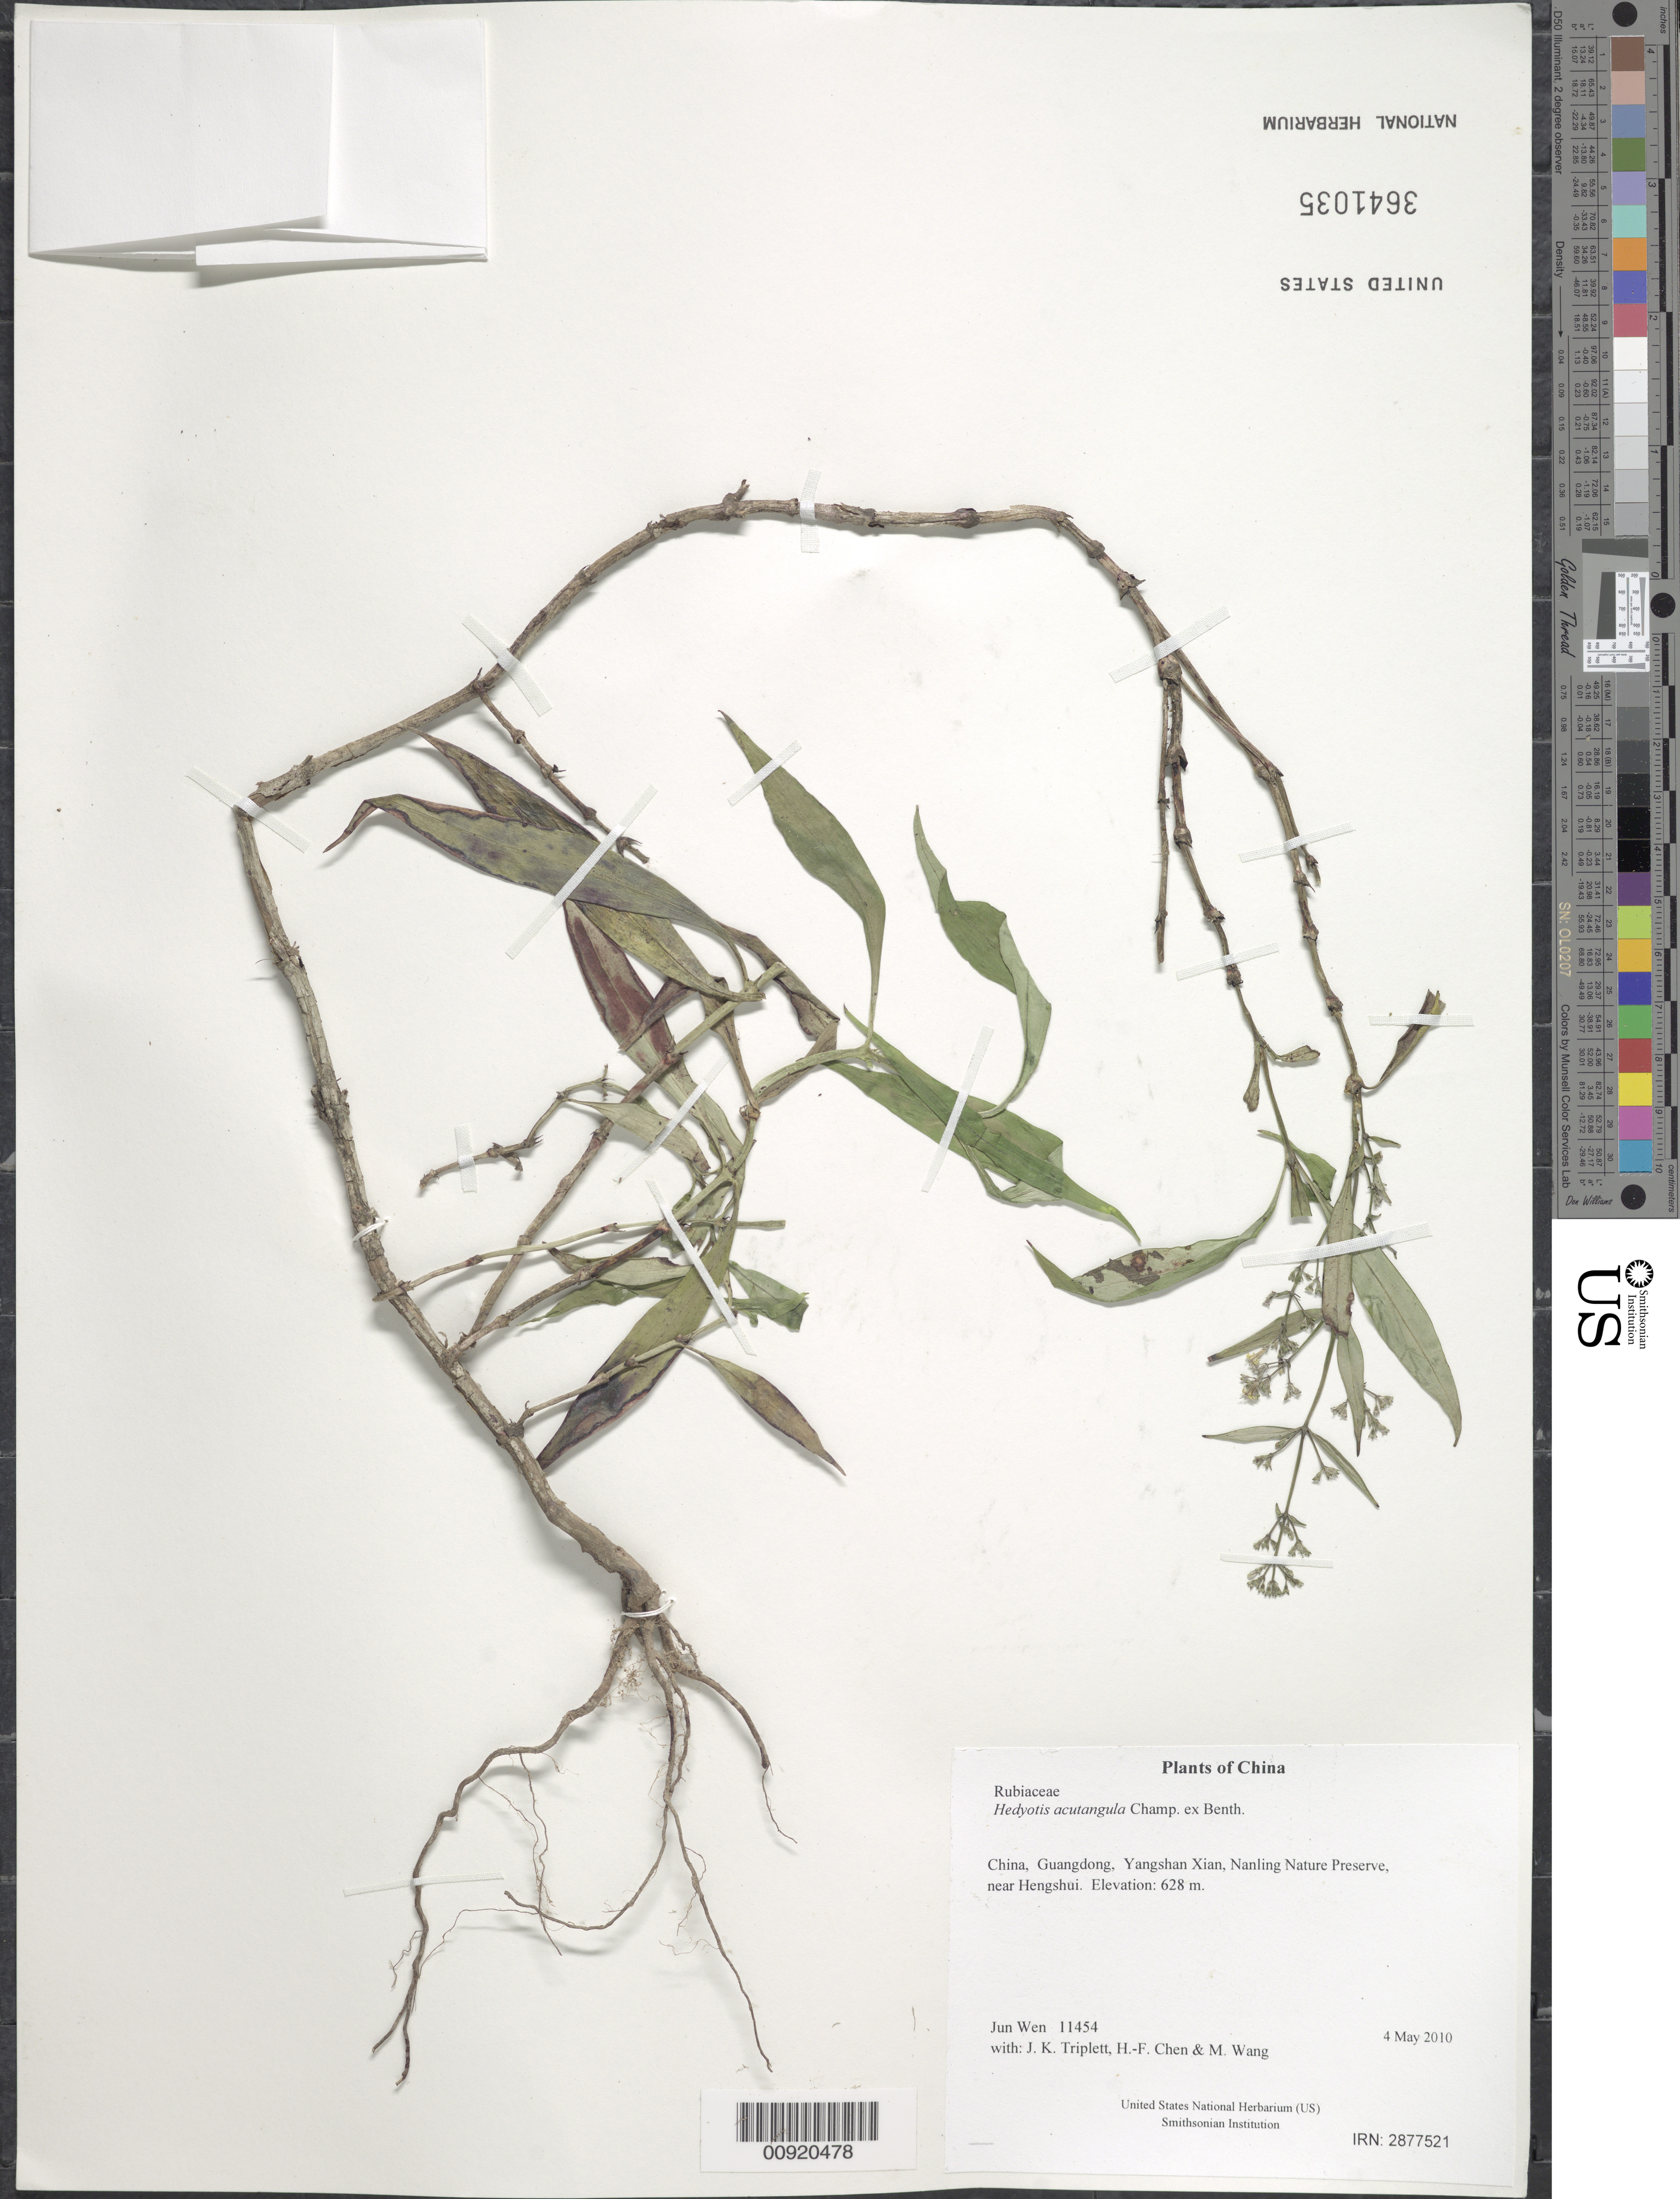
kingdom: Plantae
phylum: Tracheophyta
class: Magnoliopsida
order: Gentianales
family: Rubiaceae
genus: Hedyotis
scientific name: Hedyotis acutangula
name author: Champ. ex Benth.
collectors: J. Wen, J. K. Triplett, H.-F. Chen & M. Wang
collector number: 11454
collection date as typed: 4 May 2010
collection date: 2010-05-04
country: China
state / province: Guangdong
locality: Yangshan Xian, Nanling Nature Preserve, near Hengshui.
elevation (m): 628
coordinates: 24 51.659 N, 112 53.675 E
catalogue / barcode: US 3641035